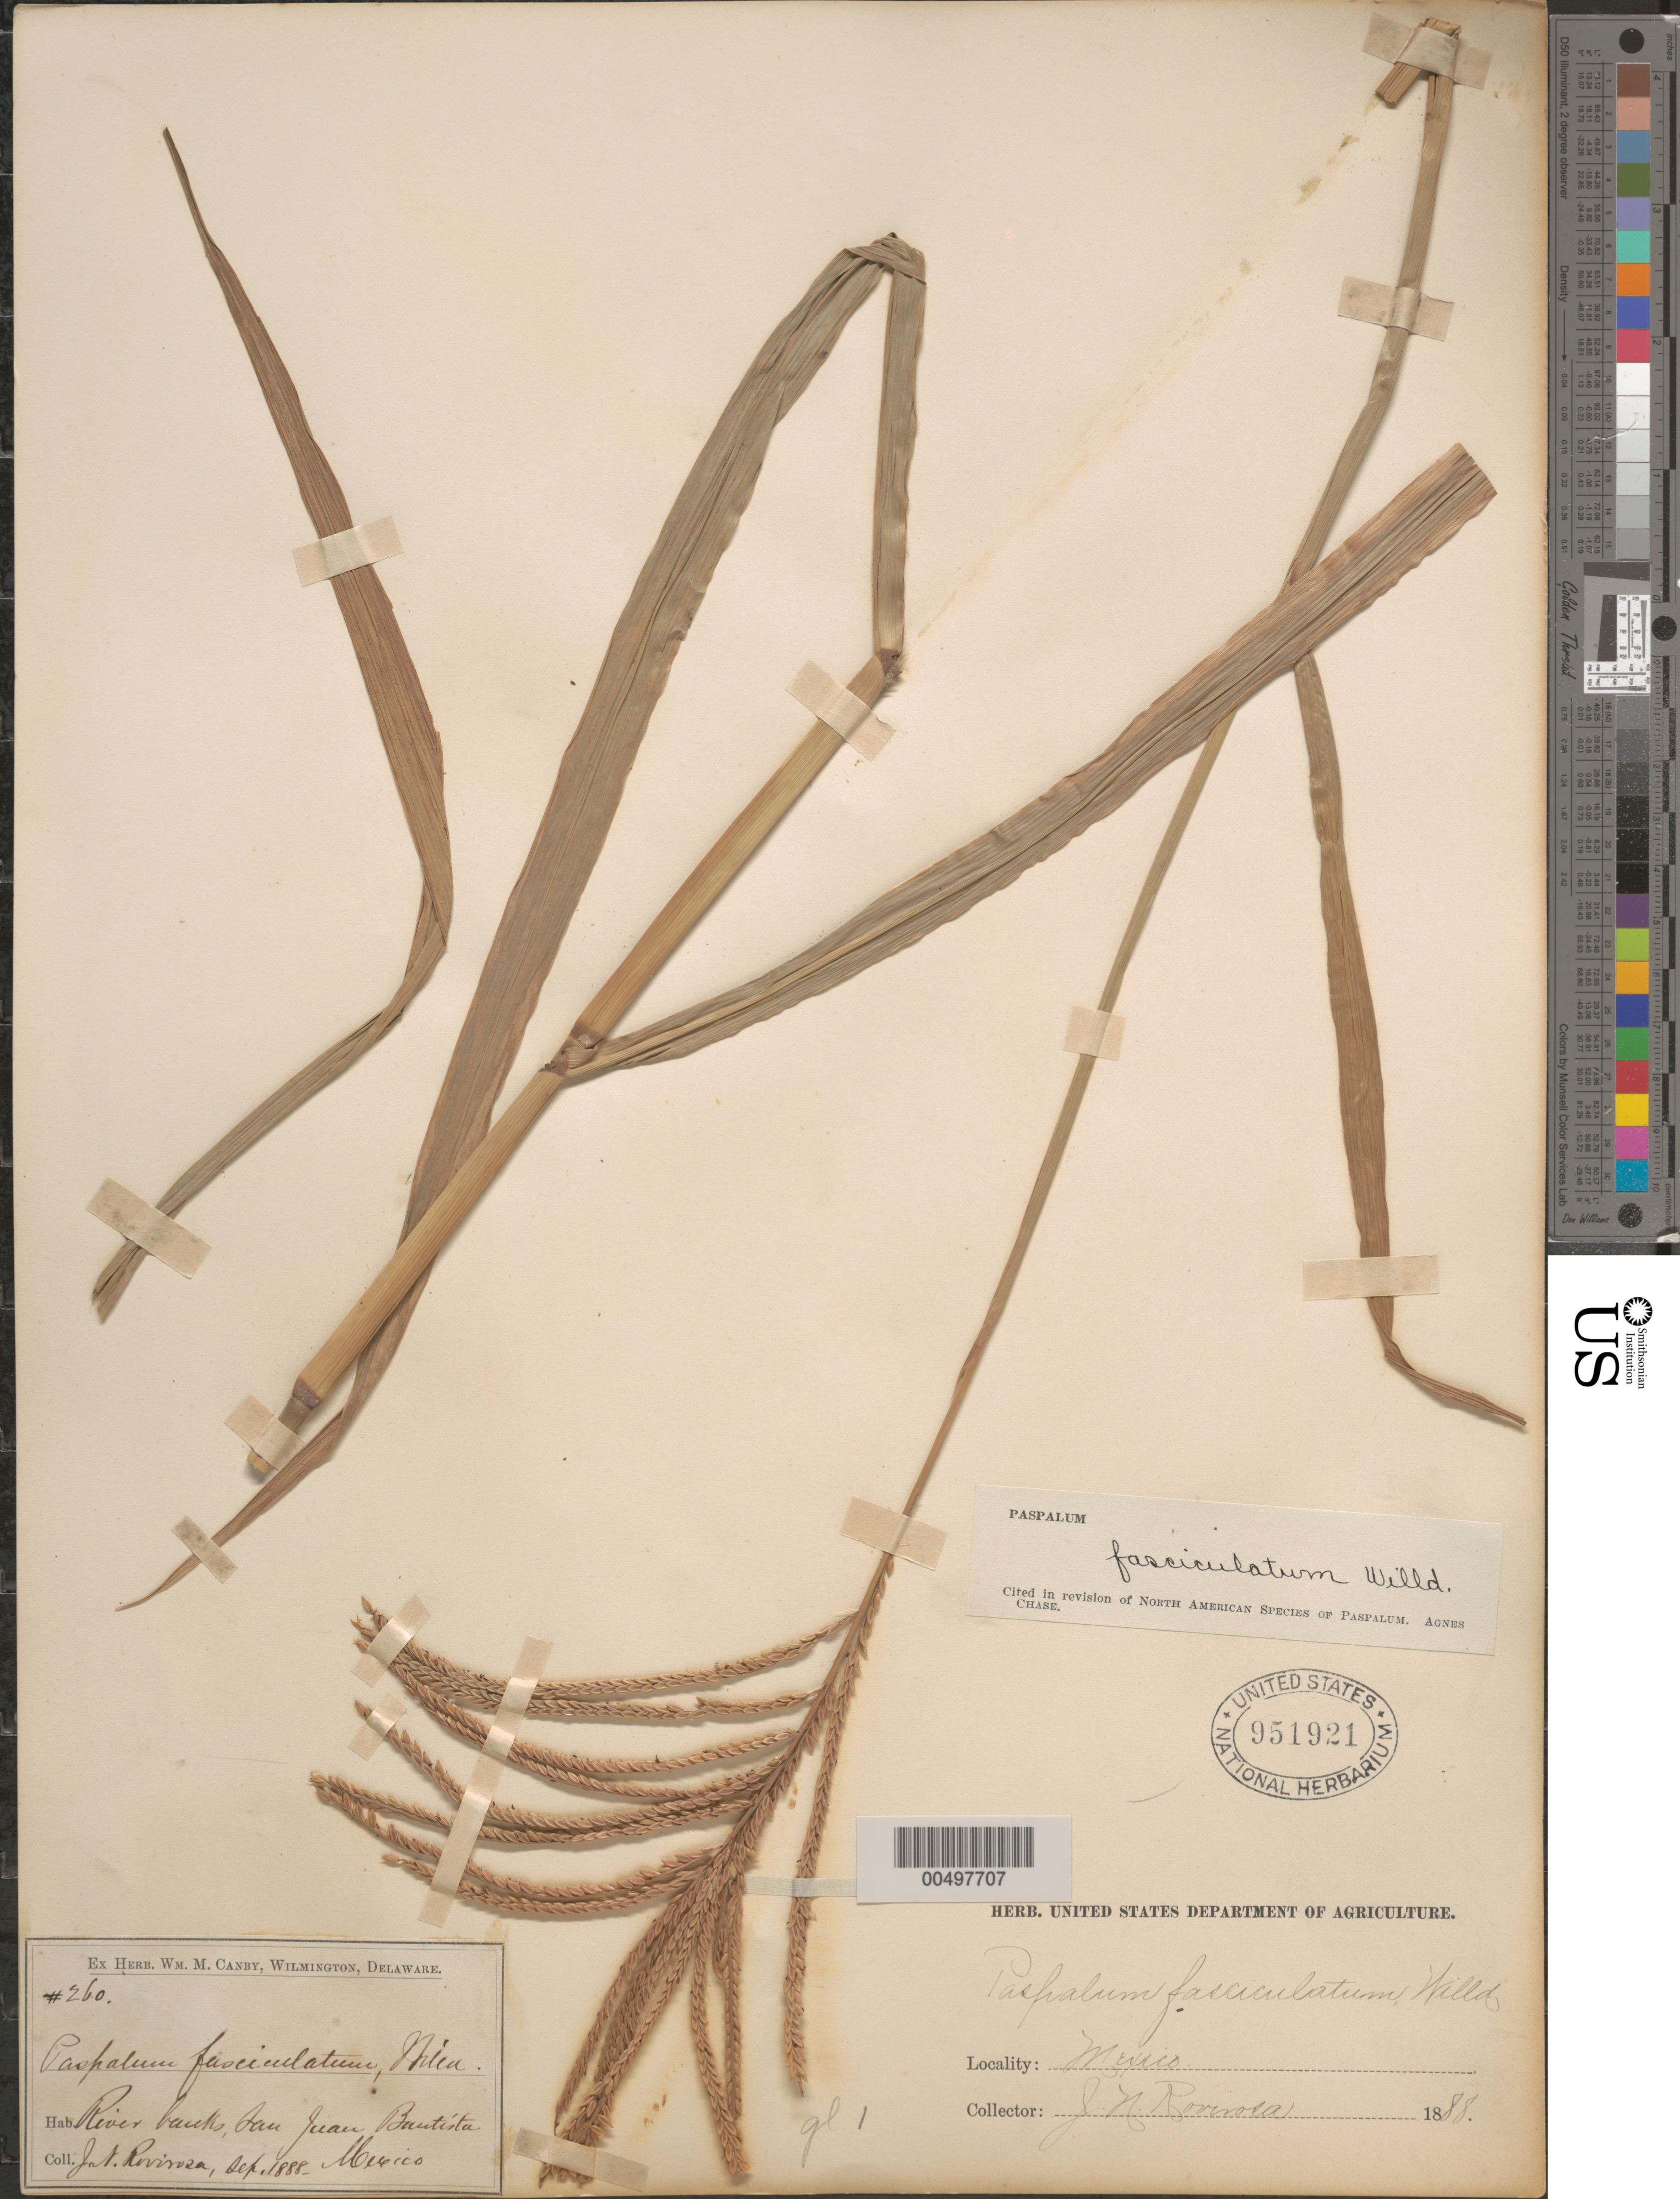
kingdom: Plantae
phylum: Tracheophyta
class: Liliopsida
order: Poales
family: Poaceae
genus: Paspalum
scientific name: Paspalum fasciculatum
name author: Willd. ex Flüggé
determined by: Chase, [M.] Agnes, (US)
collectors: J. N. Rovirosa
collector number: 260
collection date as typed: Sep 1888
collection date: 1888-09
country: Mexico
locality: San Juan Bautista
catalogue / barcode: US 951921